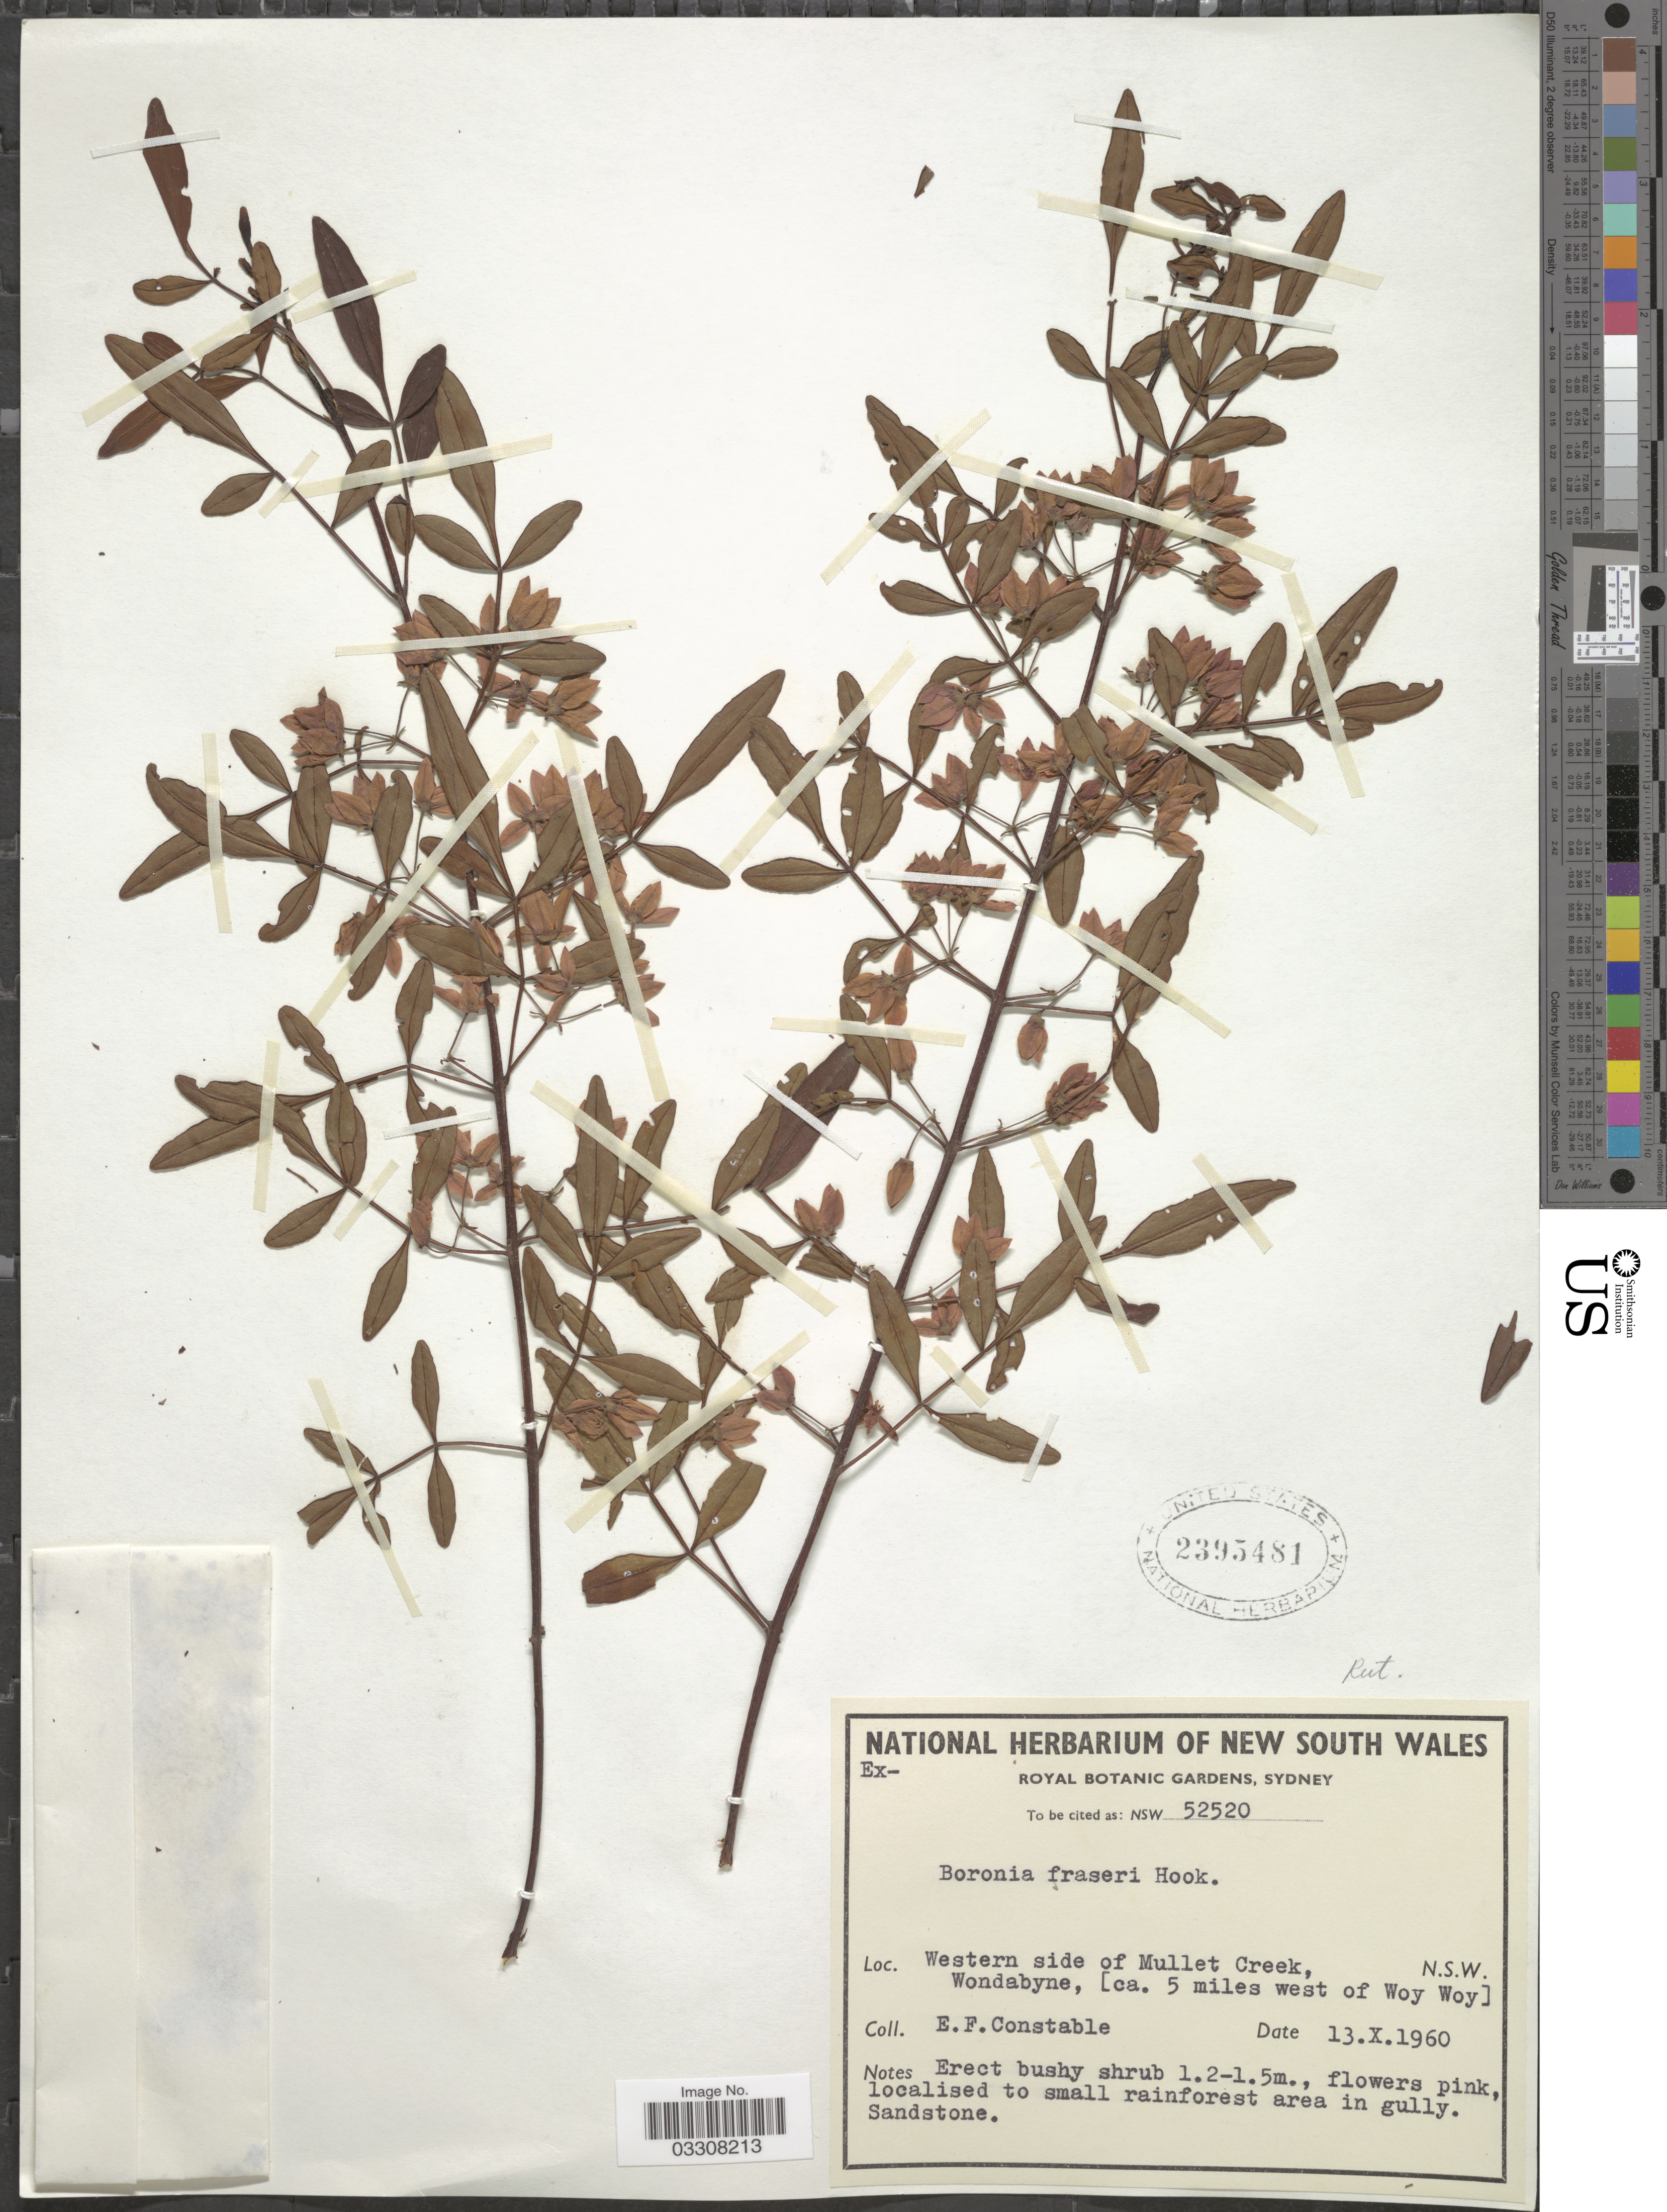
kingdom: Plantae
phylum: Tracheophyta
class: Magnoliopsida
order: Sapindales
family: Rutaceae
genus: Boronia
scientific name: Boronia fraseri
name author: Hook.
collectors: E. F. Constable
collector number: NSW 52520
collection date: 1960-10-13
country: Australia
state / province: New South Wales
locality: Western side of Mullet Creek, Wondabyne, [ca. 5 miles west of Woy Woy].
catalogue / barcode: US 2395481